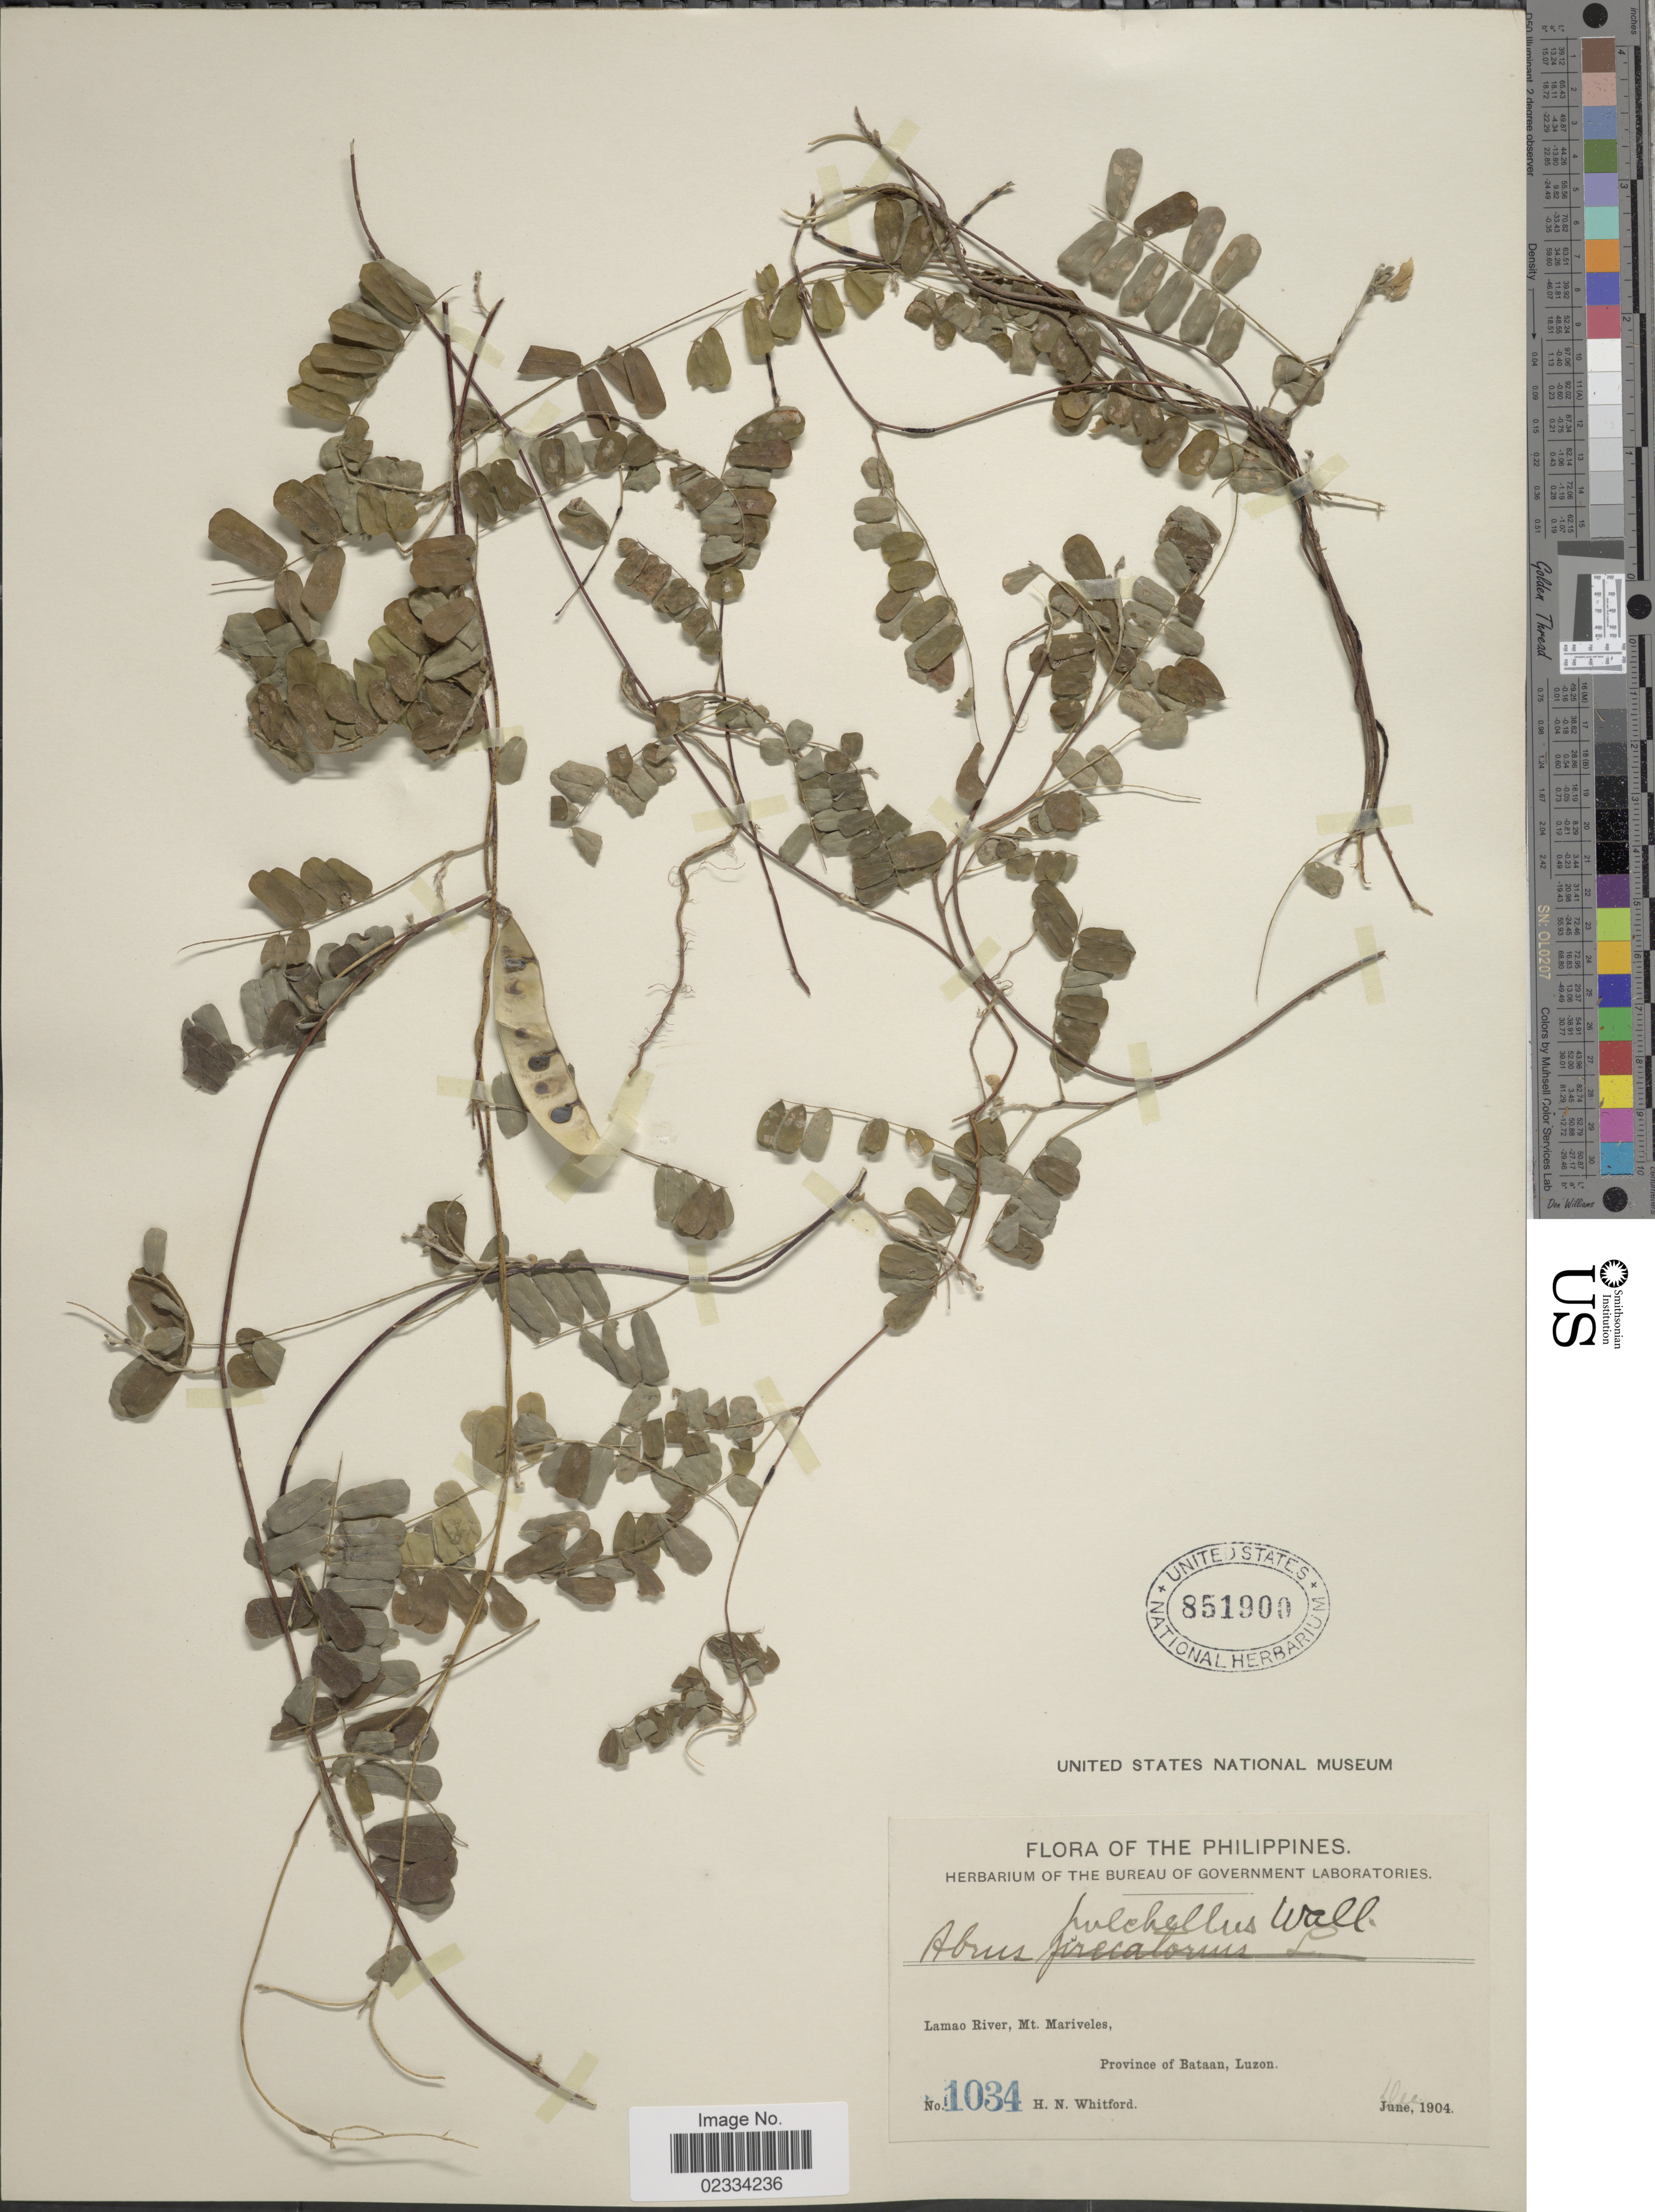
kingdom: Plantae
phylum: Tracheophyta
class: Magnoliopsida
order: Fabales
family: Fabaceae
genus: Abrus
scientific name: Abrus fruticulosus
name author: Wall. ex Wight & Arn.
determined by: Strong, Mark T., (BOT), Smithsonian Institution - National Museum of Natural History (UNITED STATES)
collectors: H. N. Whitford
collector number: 1034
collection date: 1904-12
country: Philippines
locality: Lamao River, Mt. Mariveles, Province of Bataan, Luzon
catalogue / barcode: US 851900